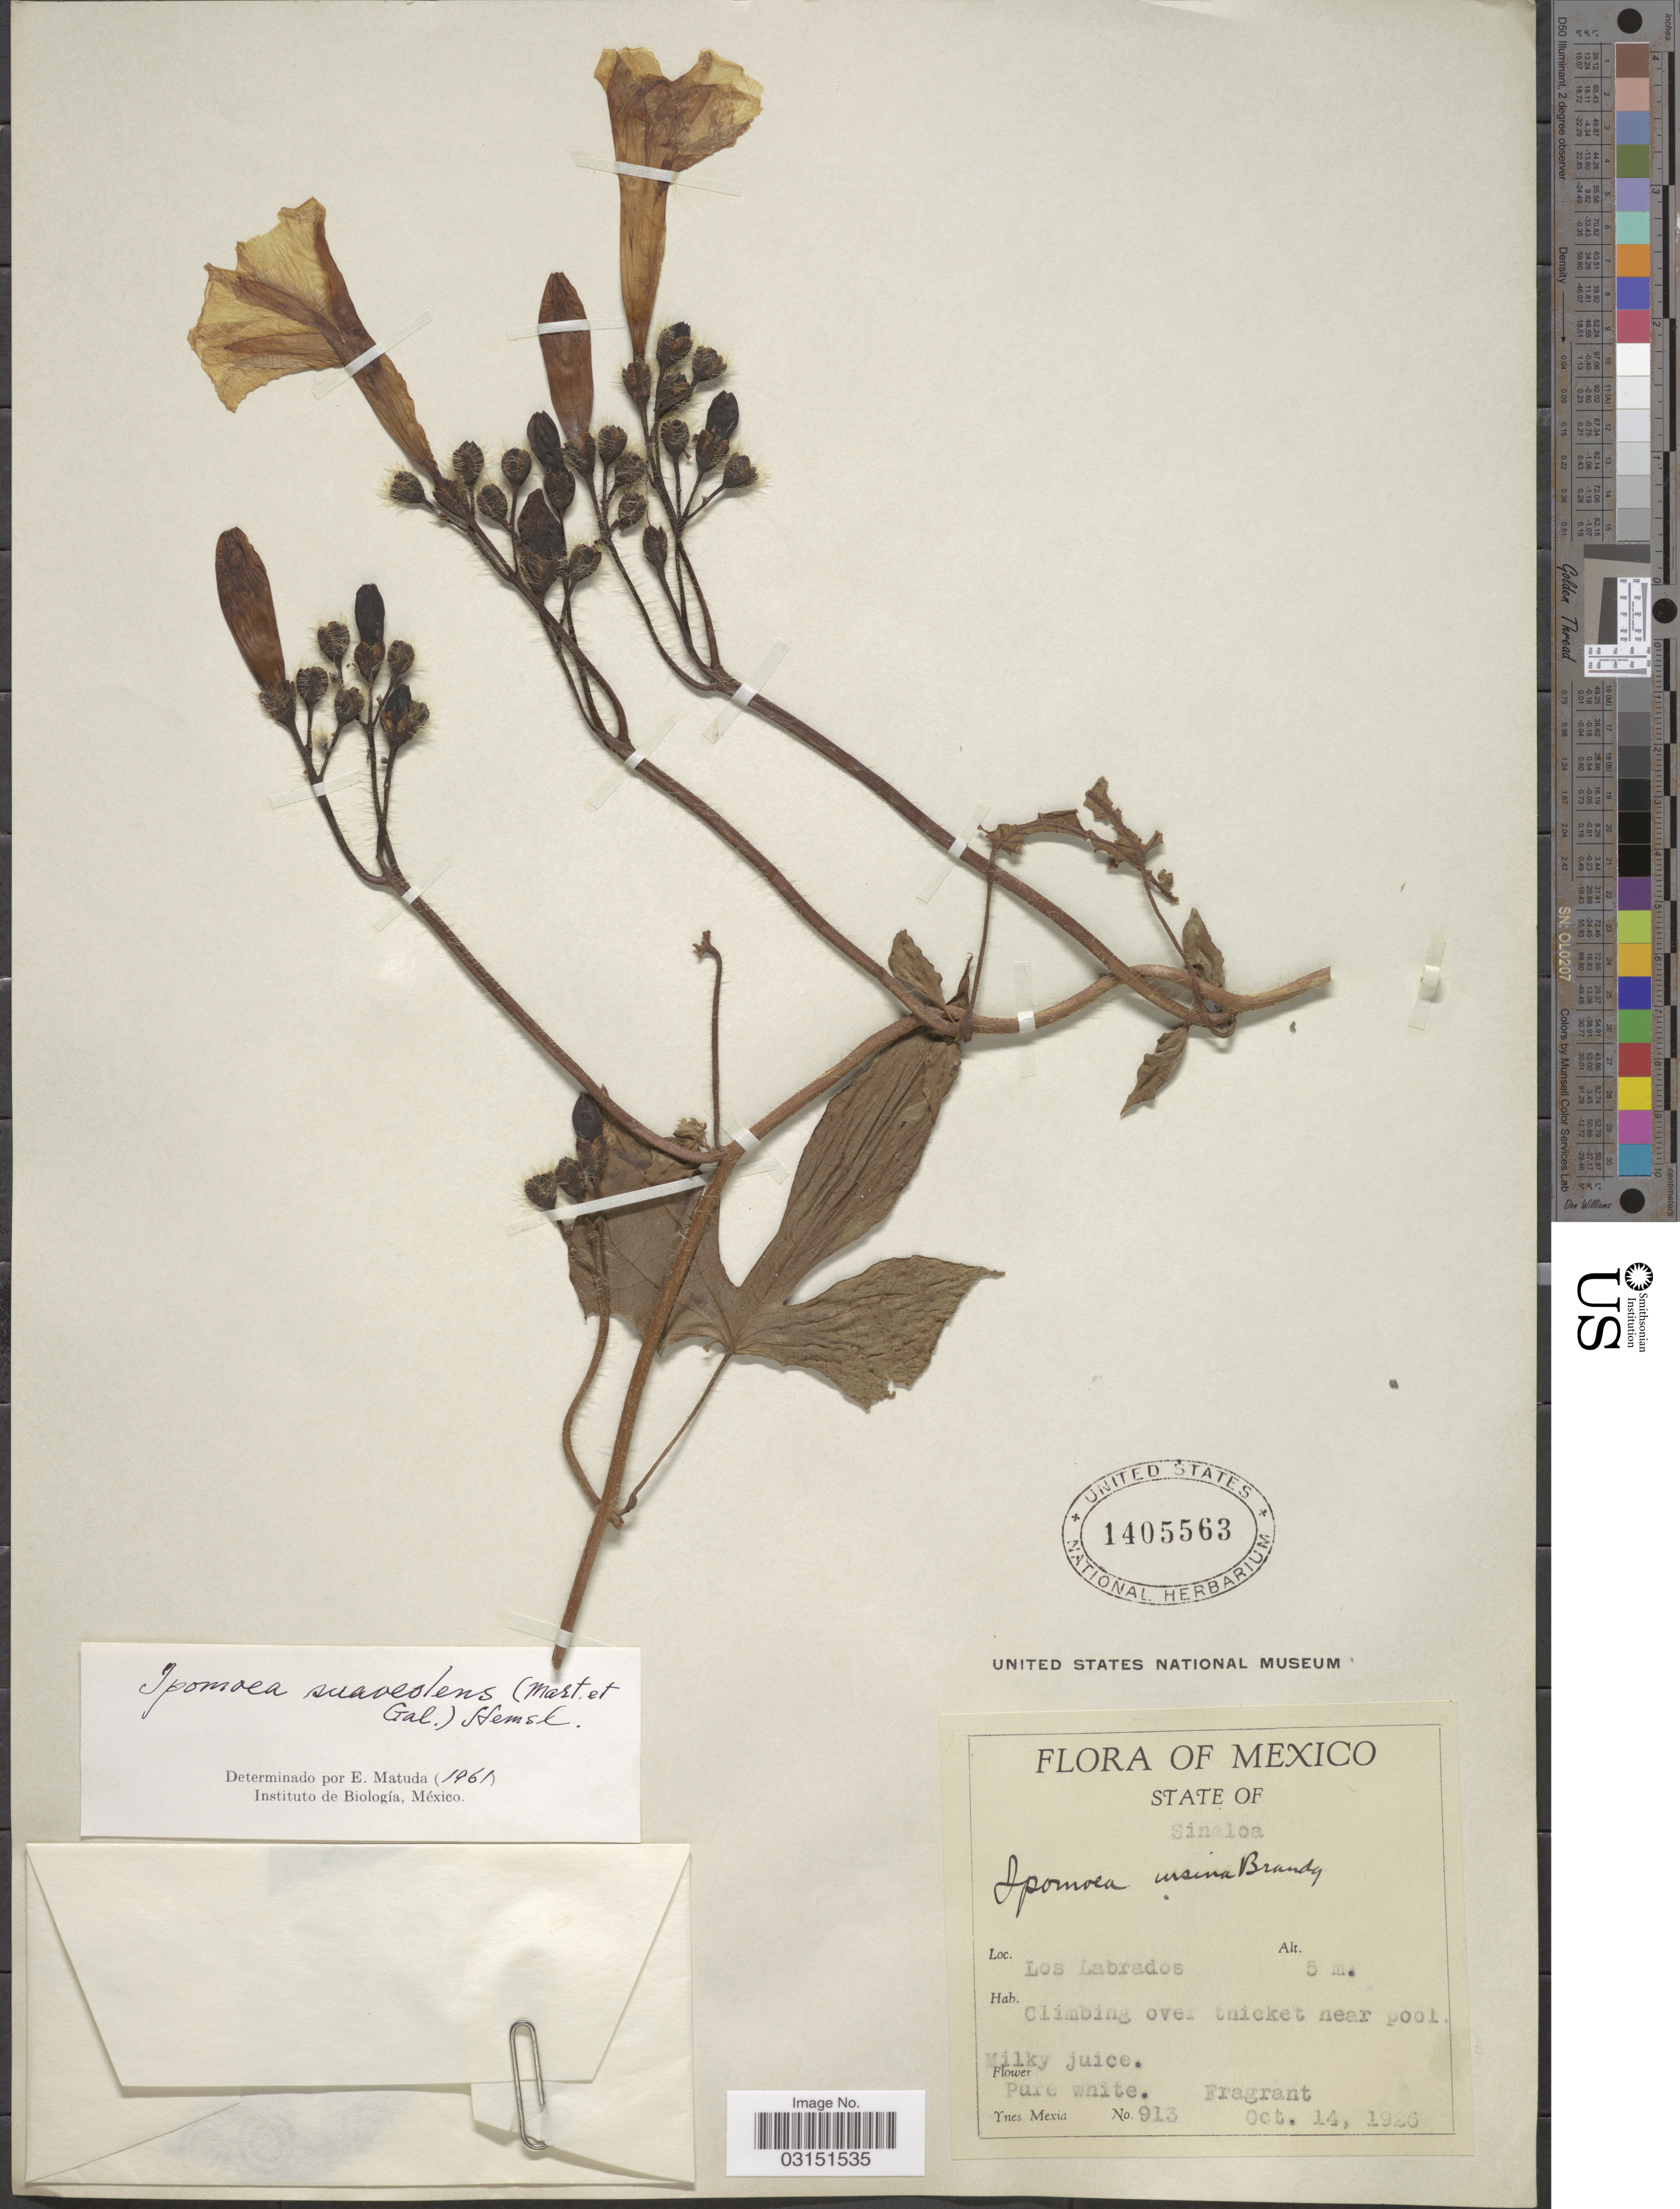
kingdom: Plantae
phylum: Tracheophyta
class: Magnoliopsida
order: Solanales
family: Convolvulaceae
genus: Ipomoea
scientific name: Ipomoea suaveolens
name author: (M. Martens & Galeotti) Hemsl.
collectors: Y. Mexia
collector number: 913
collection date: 1926-10-14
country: Mexico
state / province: Sinaloa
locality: Los Labrados.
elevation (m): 5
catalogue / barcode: US 1405563